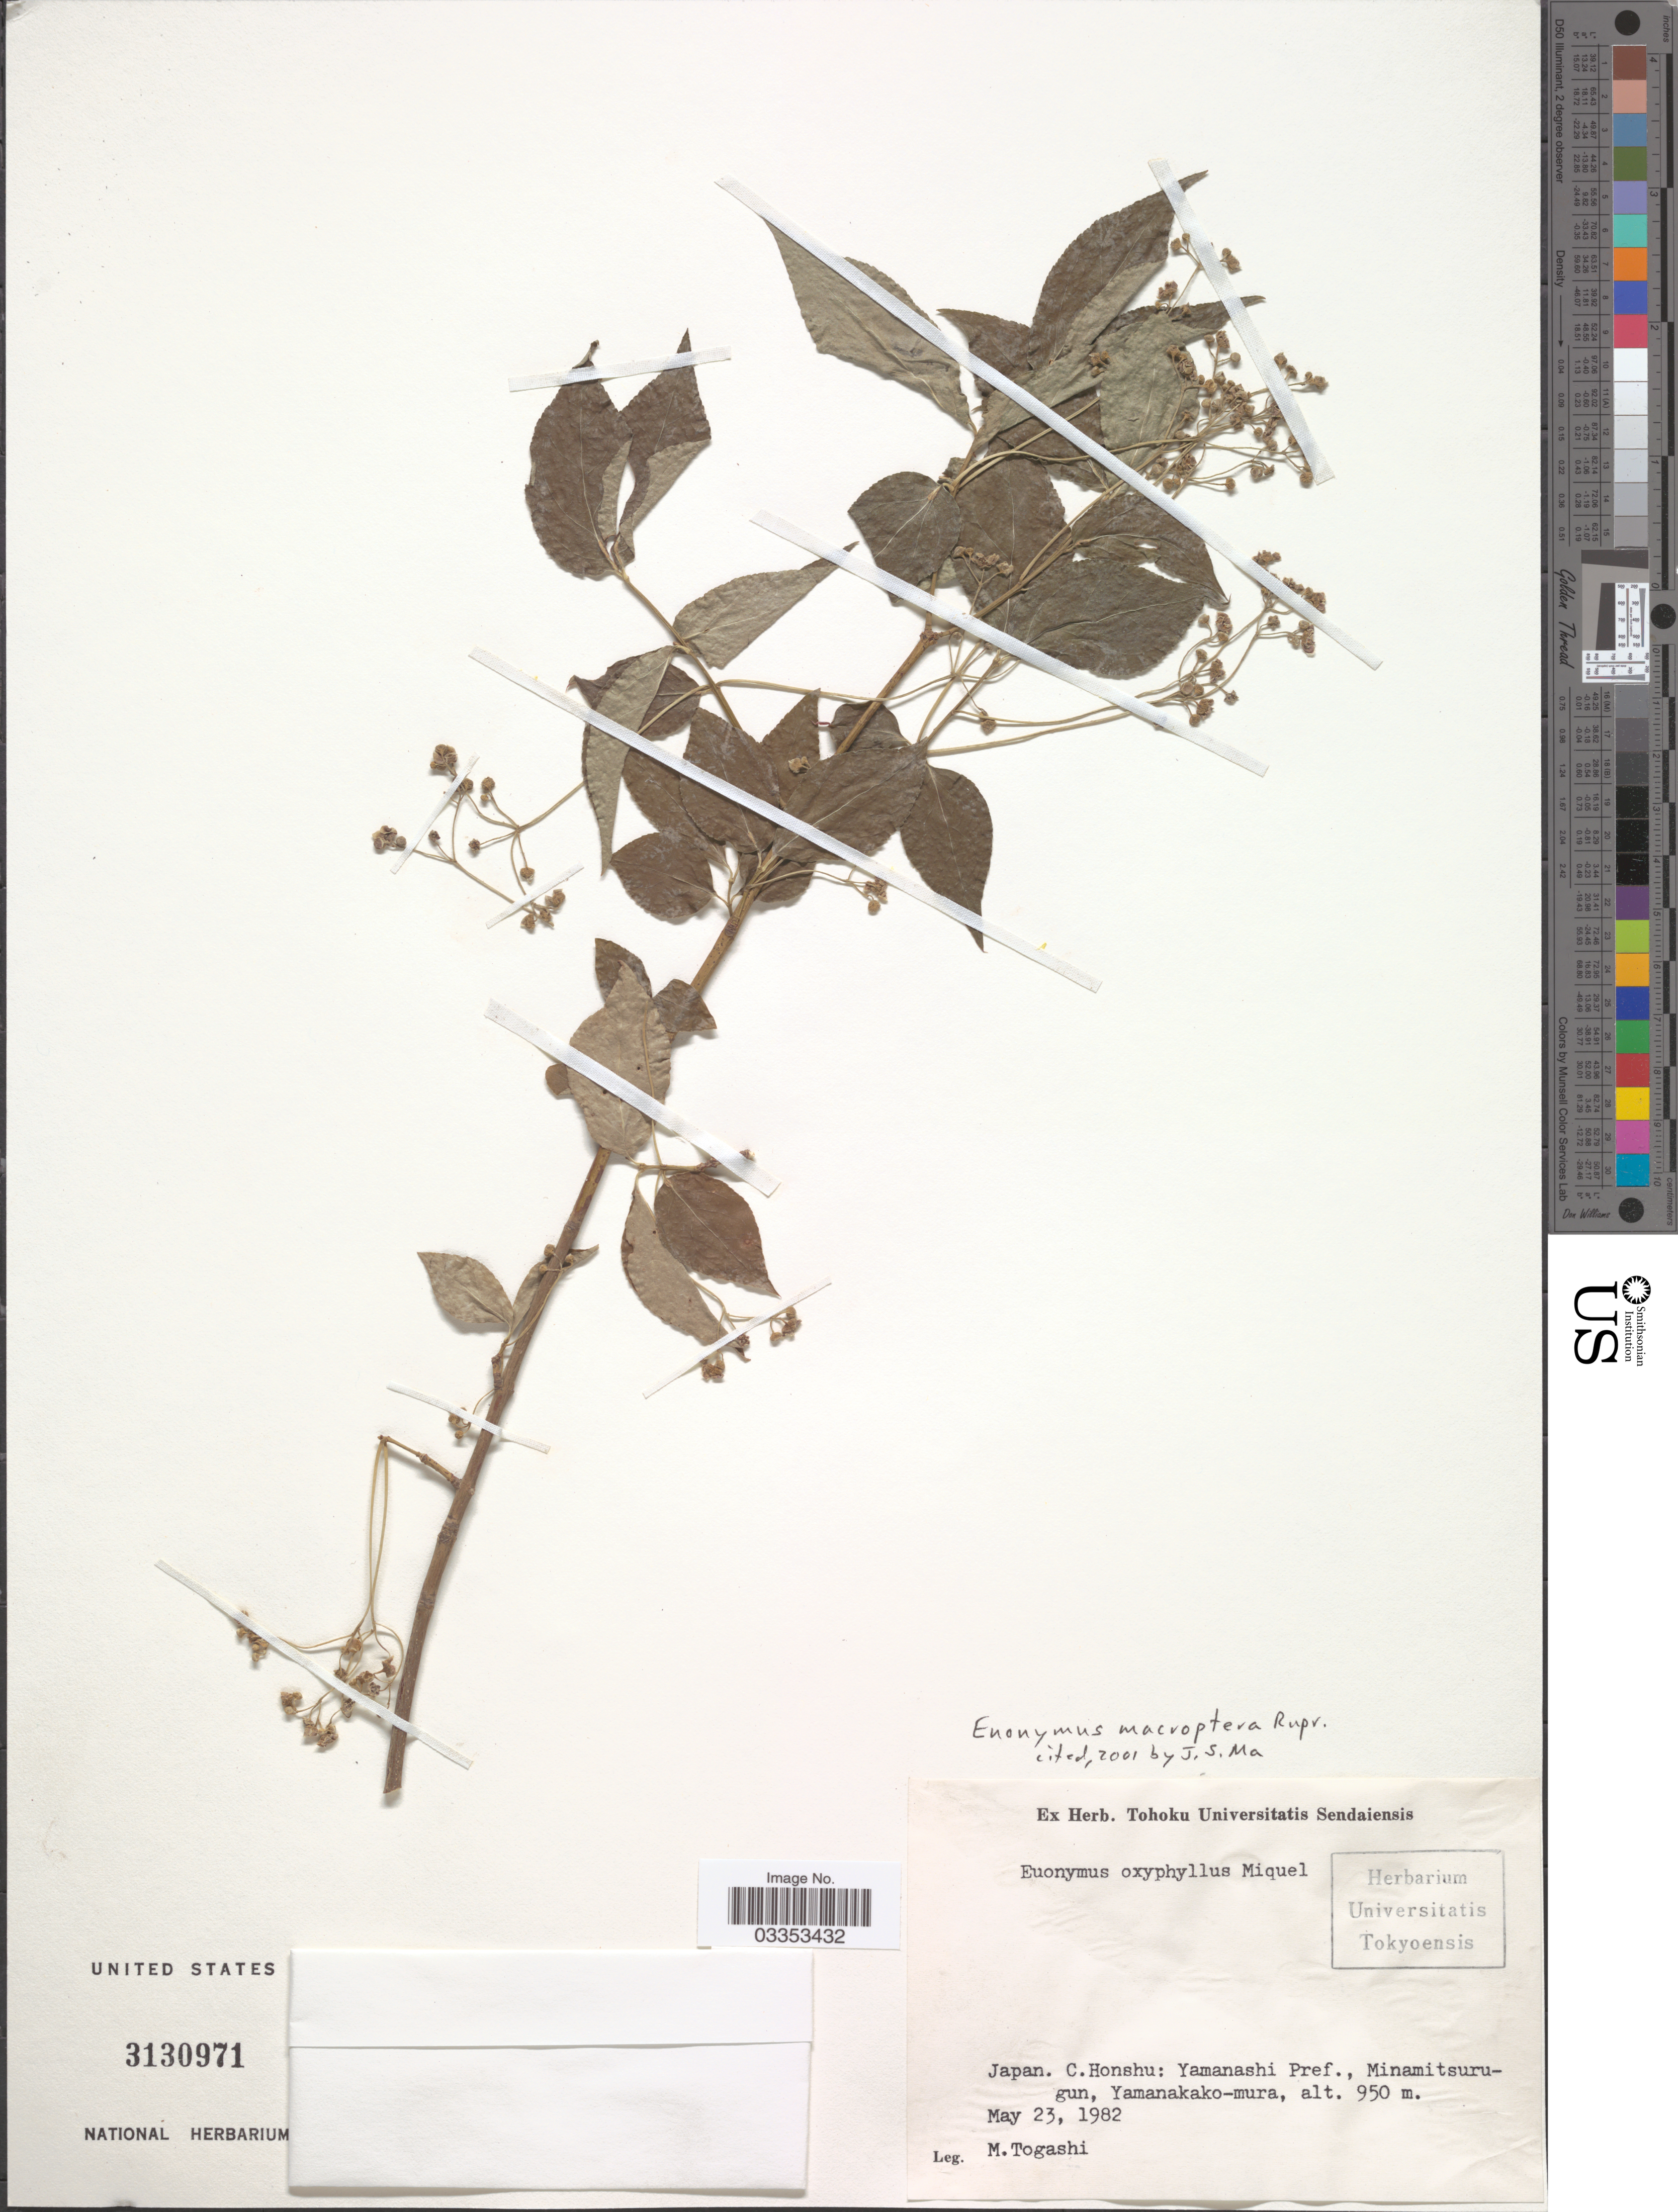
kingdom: Plantae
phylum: Tracheophyta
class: Magnoliopsida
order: Celastrales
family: Celastraceae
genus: Euonymus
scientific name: Euonymus macropterus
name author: Rupr.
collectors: M. Togashi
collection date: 1982-05-23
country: Japan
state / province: Yamanasi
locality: C. Honshu: Yamanashi Pref., Minamitsuru-gun, Yamanakako-mura.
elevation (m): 950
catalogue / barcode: US 3130971